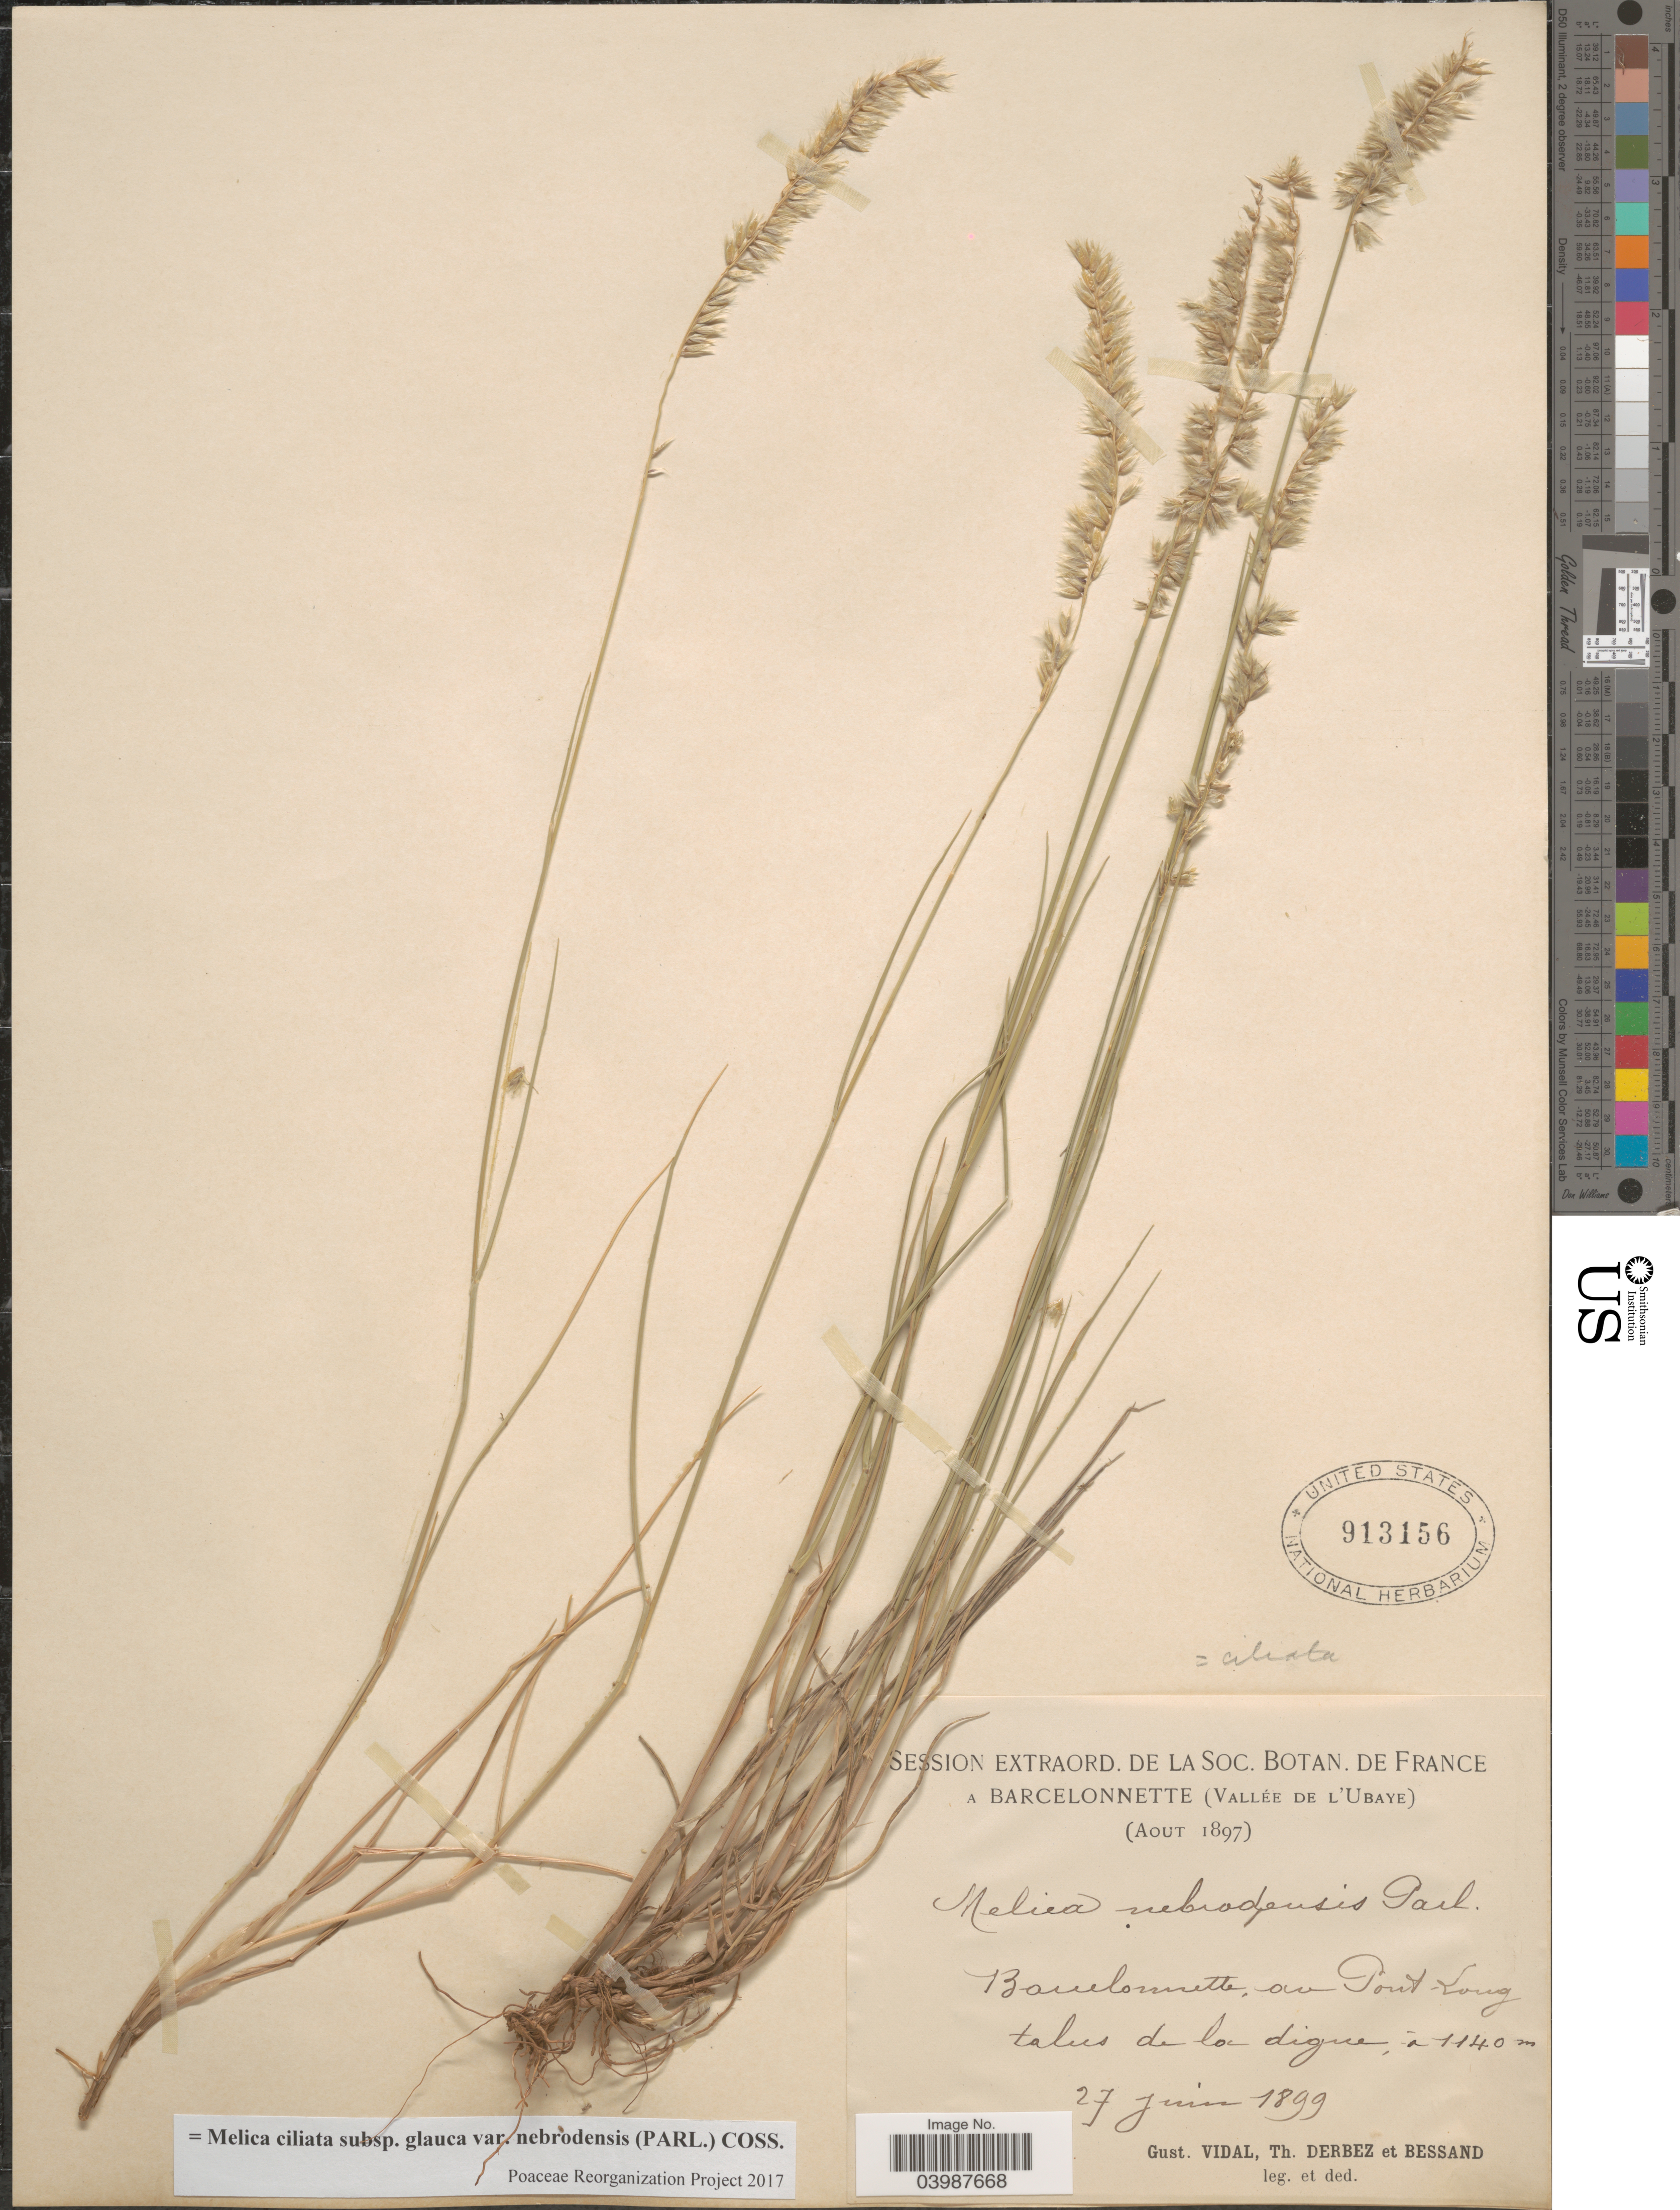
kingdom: Plantae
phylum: Tracheophyta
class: Liliopsida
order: Poales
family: Poaceae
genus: Melica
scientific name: Melica ciliata subsp. glauca var. nebrodensis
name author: (Parl.) Coss.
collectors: G. Vidal, T. Derbez & Bessand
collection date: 1899-06-27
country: France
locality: Barcelonnette (Vallée de l'Ubaye). Barcelonnette, au Pont-Loug talus de la digue. [interpreted]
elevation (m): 1140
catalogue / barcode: US 913156